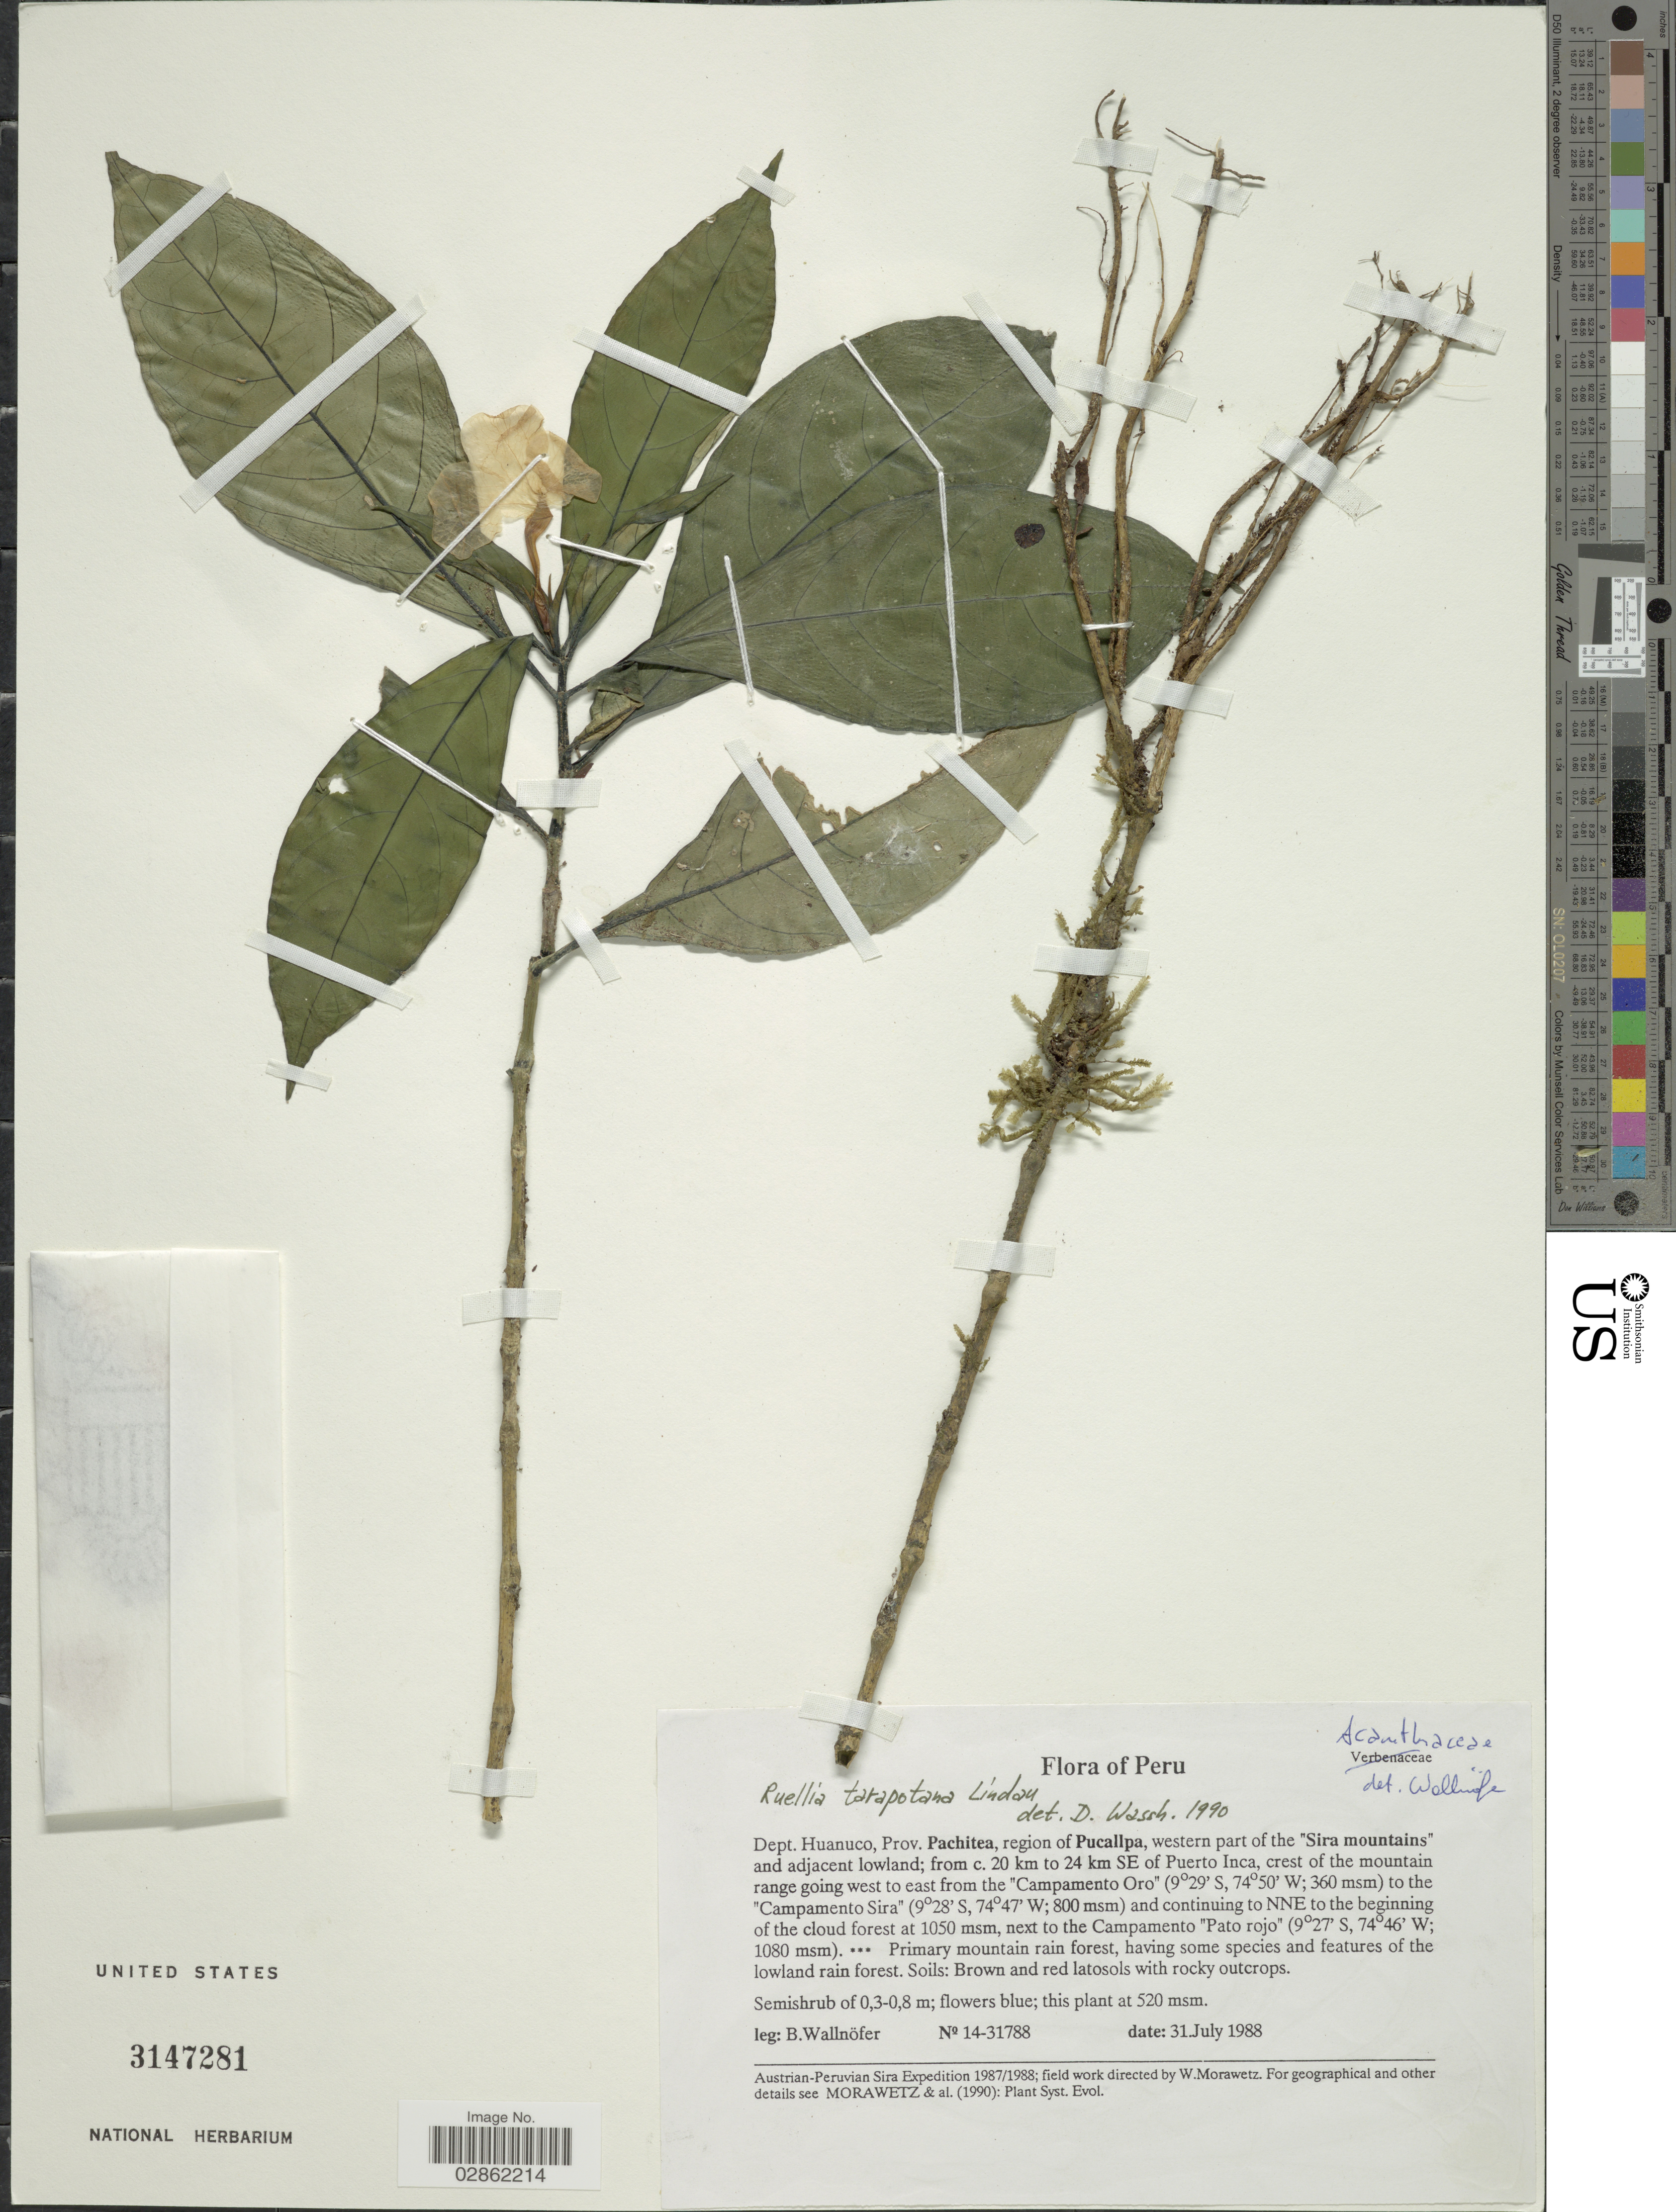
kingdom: Plantae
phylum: Tracheophyta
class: Magnoliopsida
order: Lamiales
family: Acanthaceae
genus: Ruellia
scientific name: Ruellia tarapotana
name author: Lindau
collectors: B. Wallnöfer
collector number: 14-31788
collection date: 1988-07-31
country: Peru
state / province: Huánuco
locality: Dept. Huanuco, Prov. Pachitea, region of Pucallpa, western part of the "Sira mountains" and adjacent lowland, from c. 20 km to 24 km SE of Puerto Inca, crest of the mountain range going west to east from the "Campamento Oro" to the "Campamento Sira" and continuing to NNE to the beginning of the cloud forest at 1050 msm, next to the Campamento "Pato Rojo".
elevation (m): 360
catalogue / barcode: US 3147281